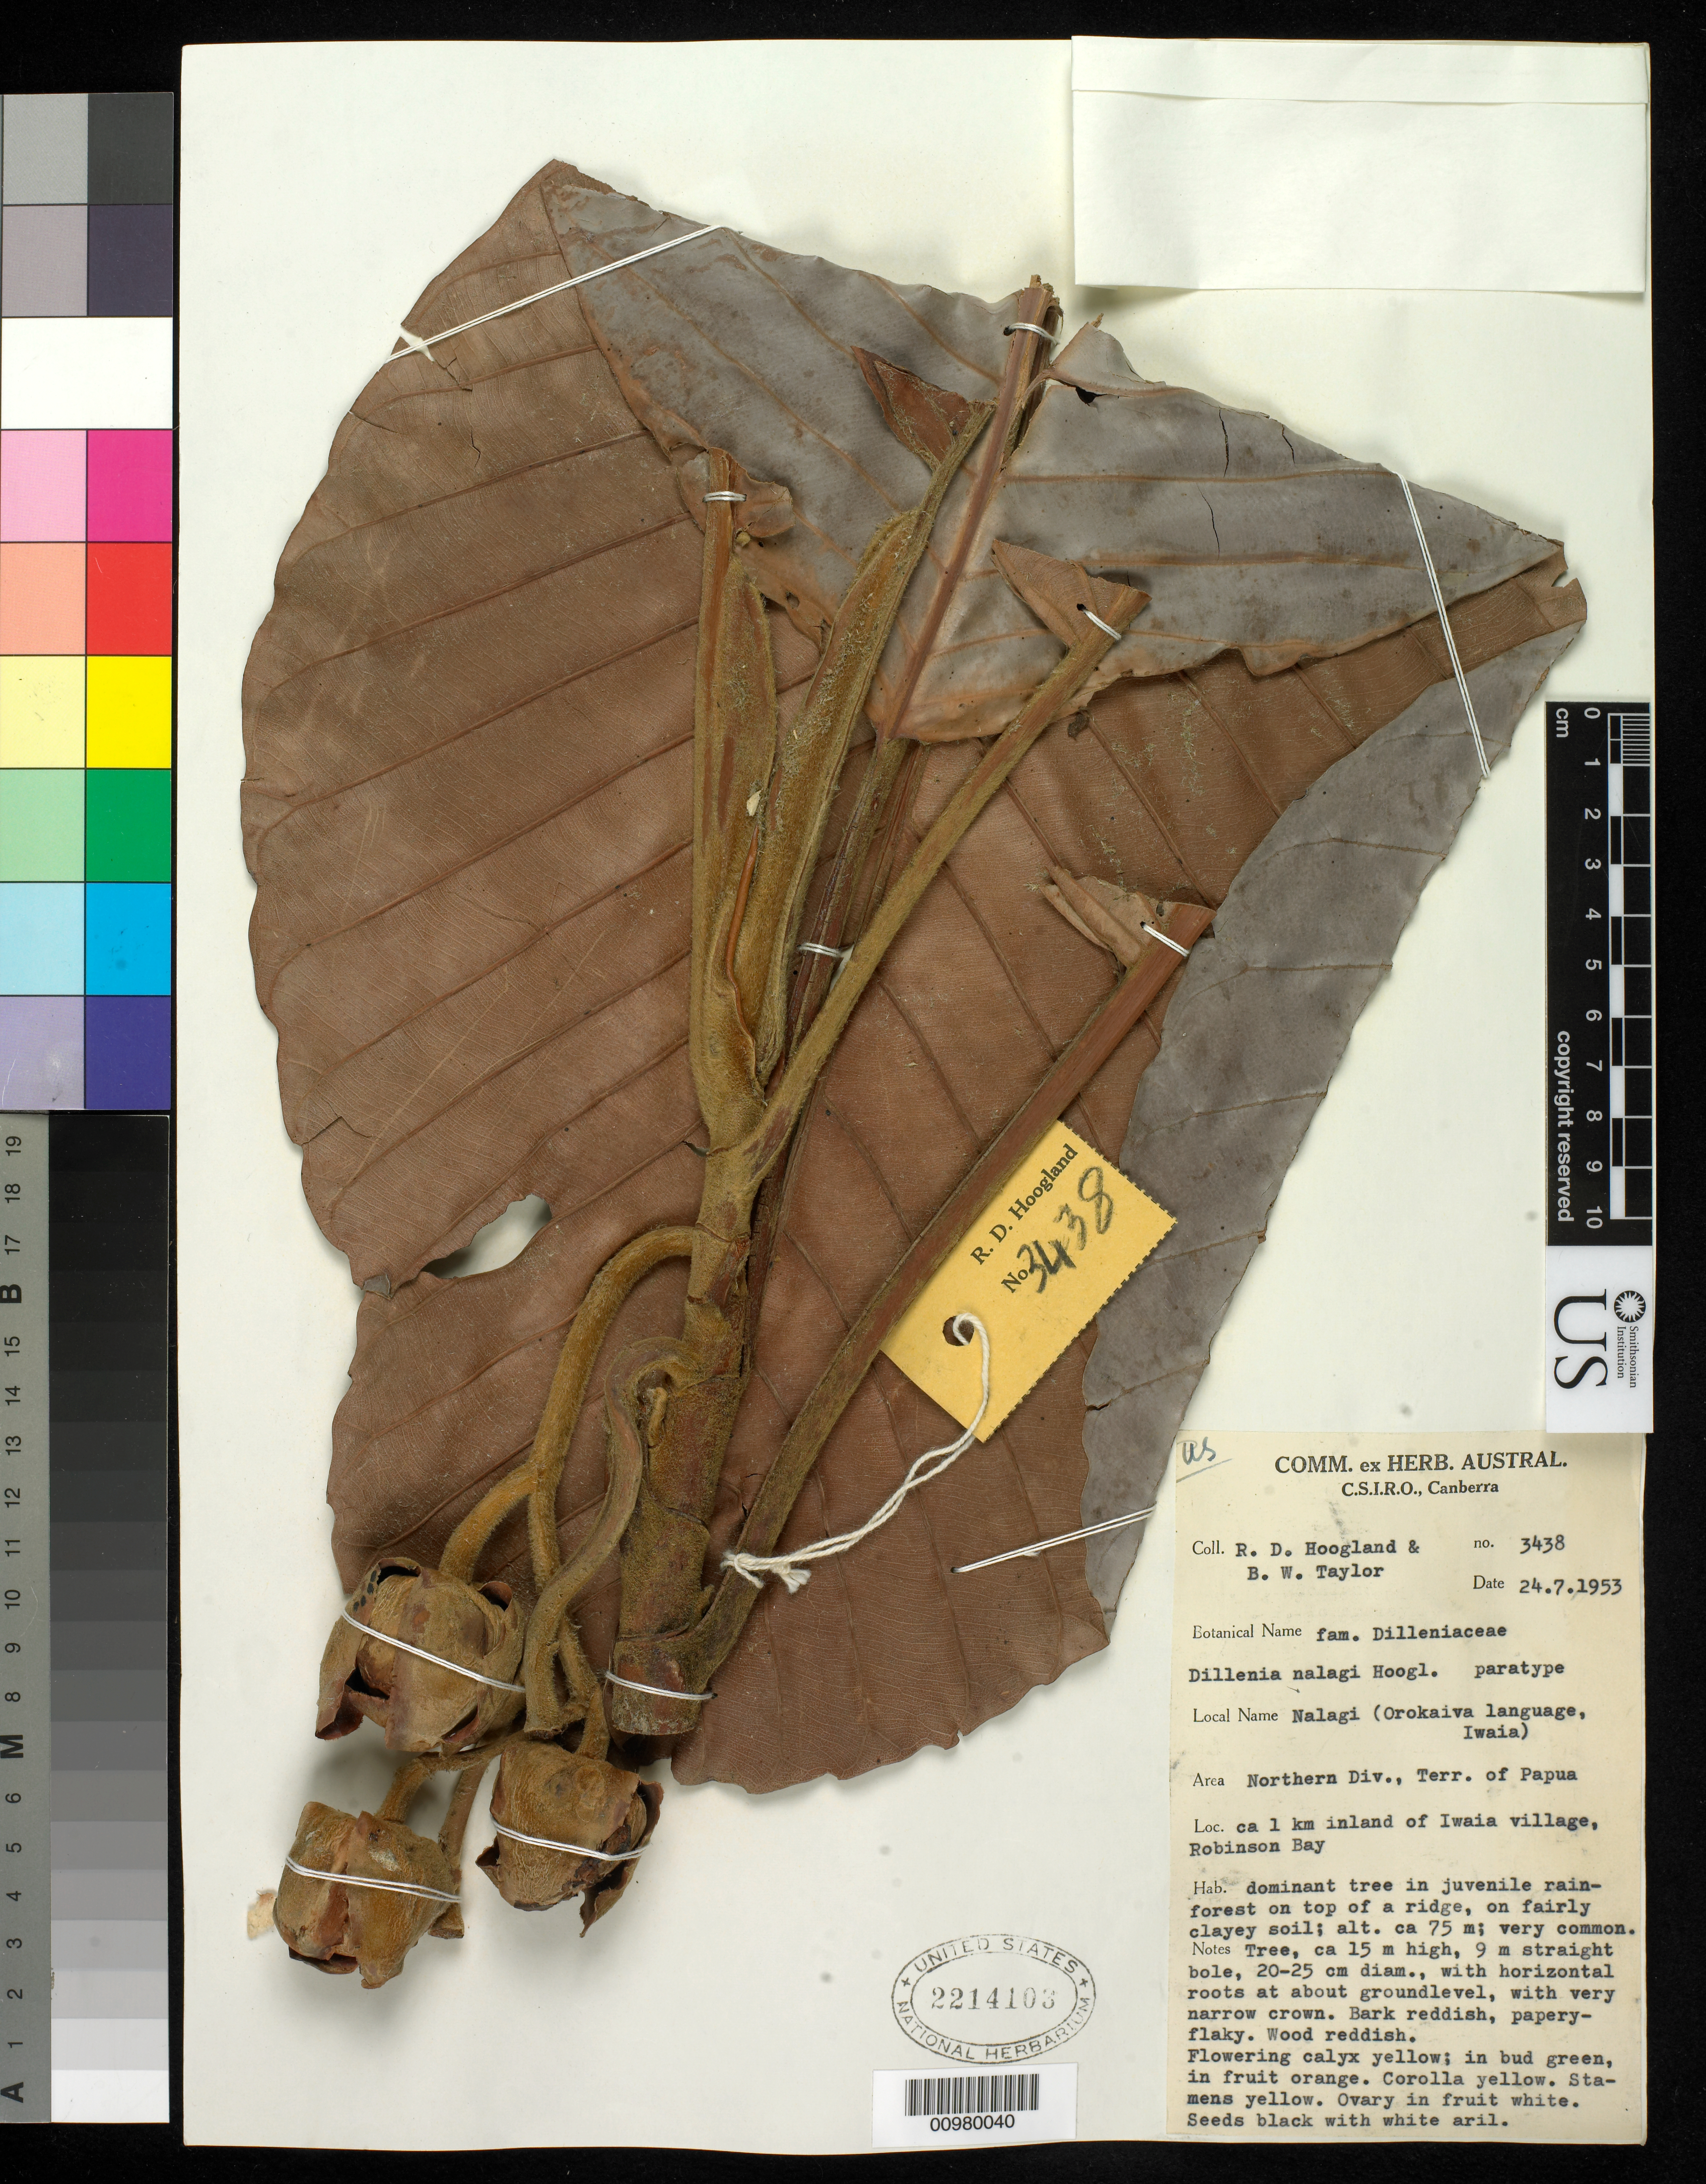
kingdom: Plantae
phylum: Tracheophyta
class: Magnoliopsida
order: Dilleniales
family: Dilleniaceae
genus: Dillenia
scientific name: Dillenia nalagi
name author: Hoogland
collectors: R. D. Hoogland & B. C. Taylor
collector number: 3438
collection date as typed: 24 Jul 1953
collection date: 1953-07-24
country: Papua New Guinea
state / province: Northern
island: New Guinea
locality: ca 1 km inland of Iwaia village, Robinson Bay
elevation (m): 75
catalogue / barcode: US 2214103